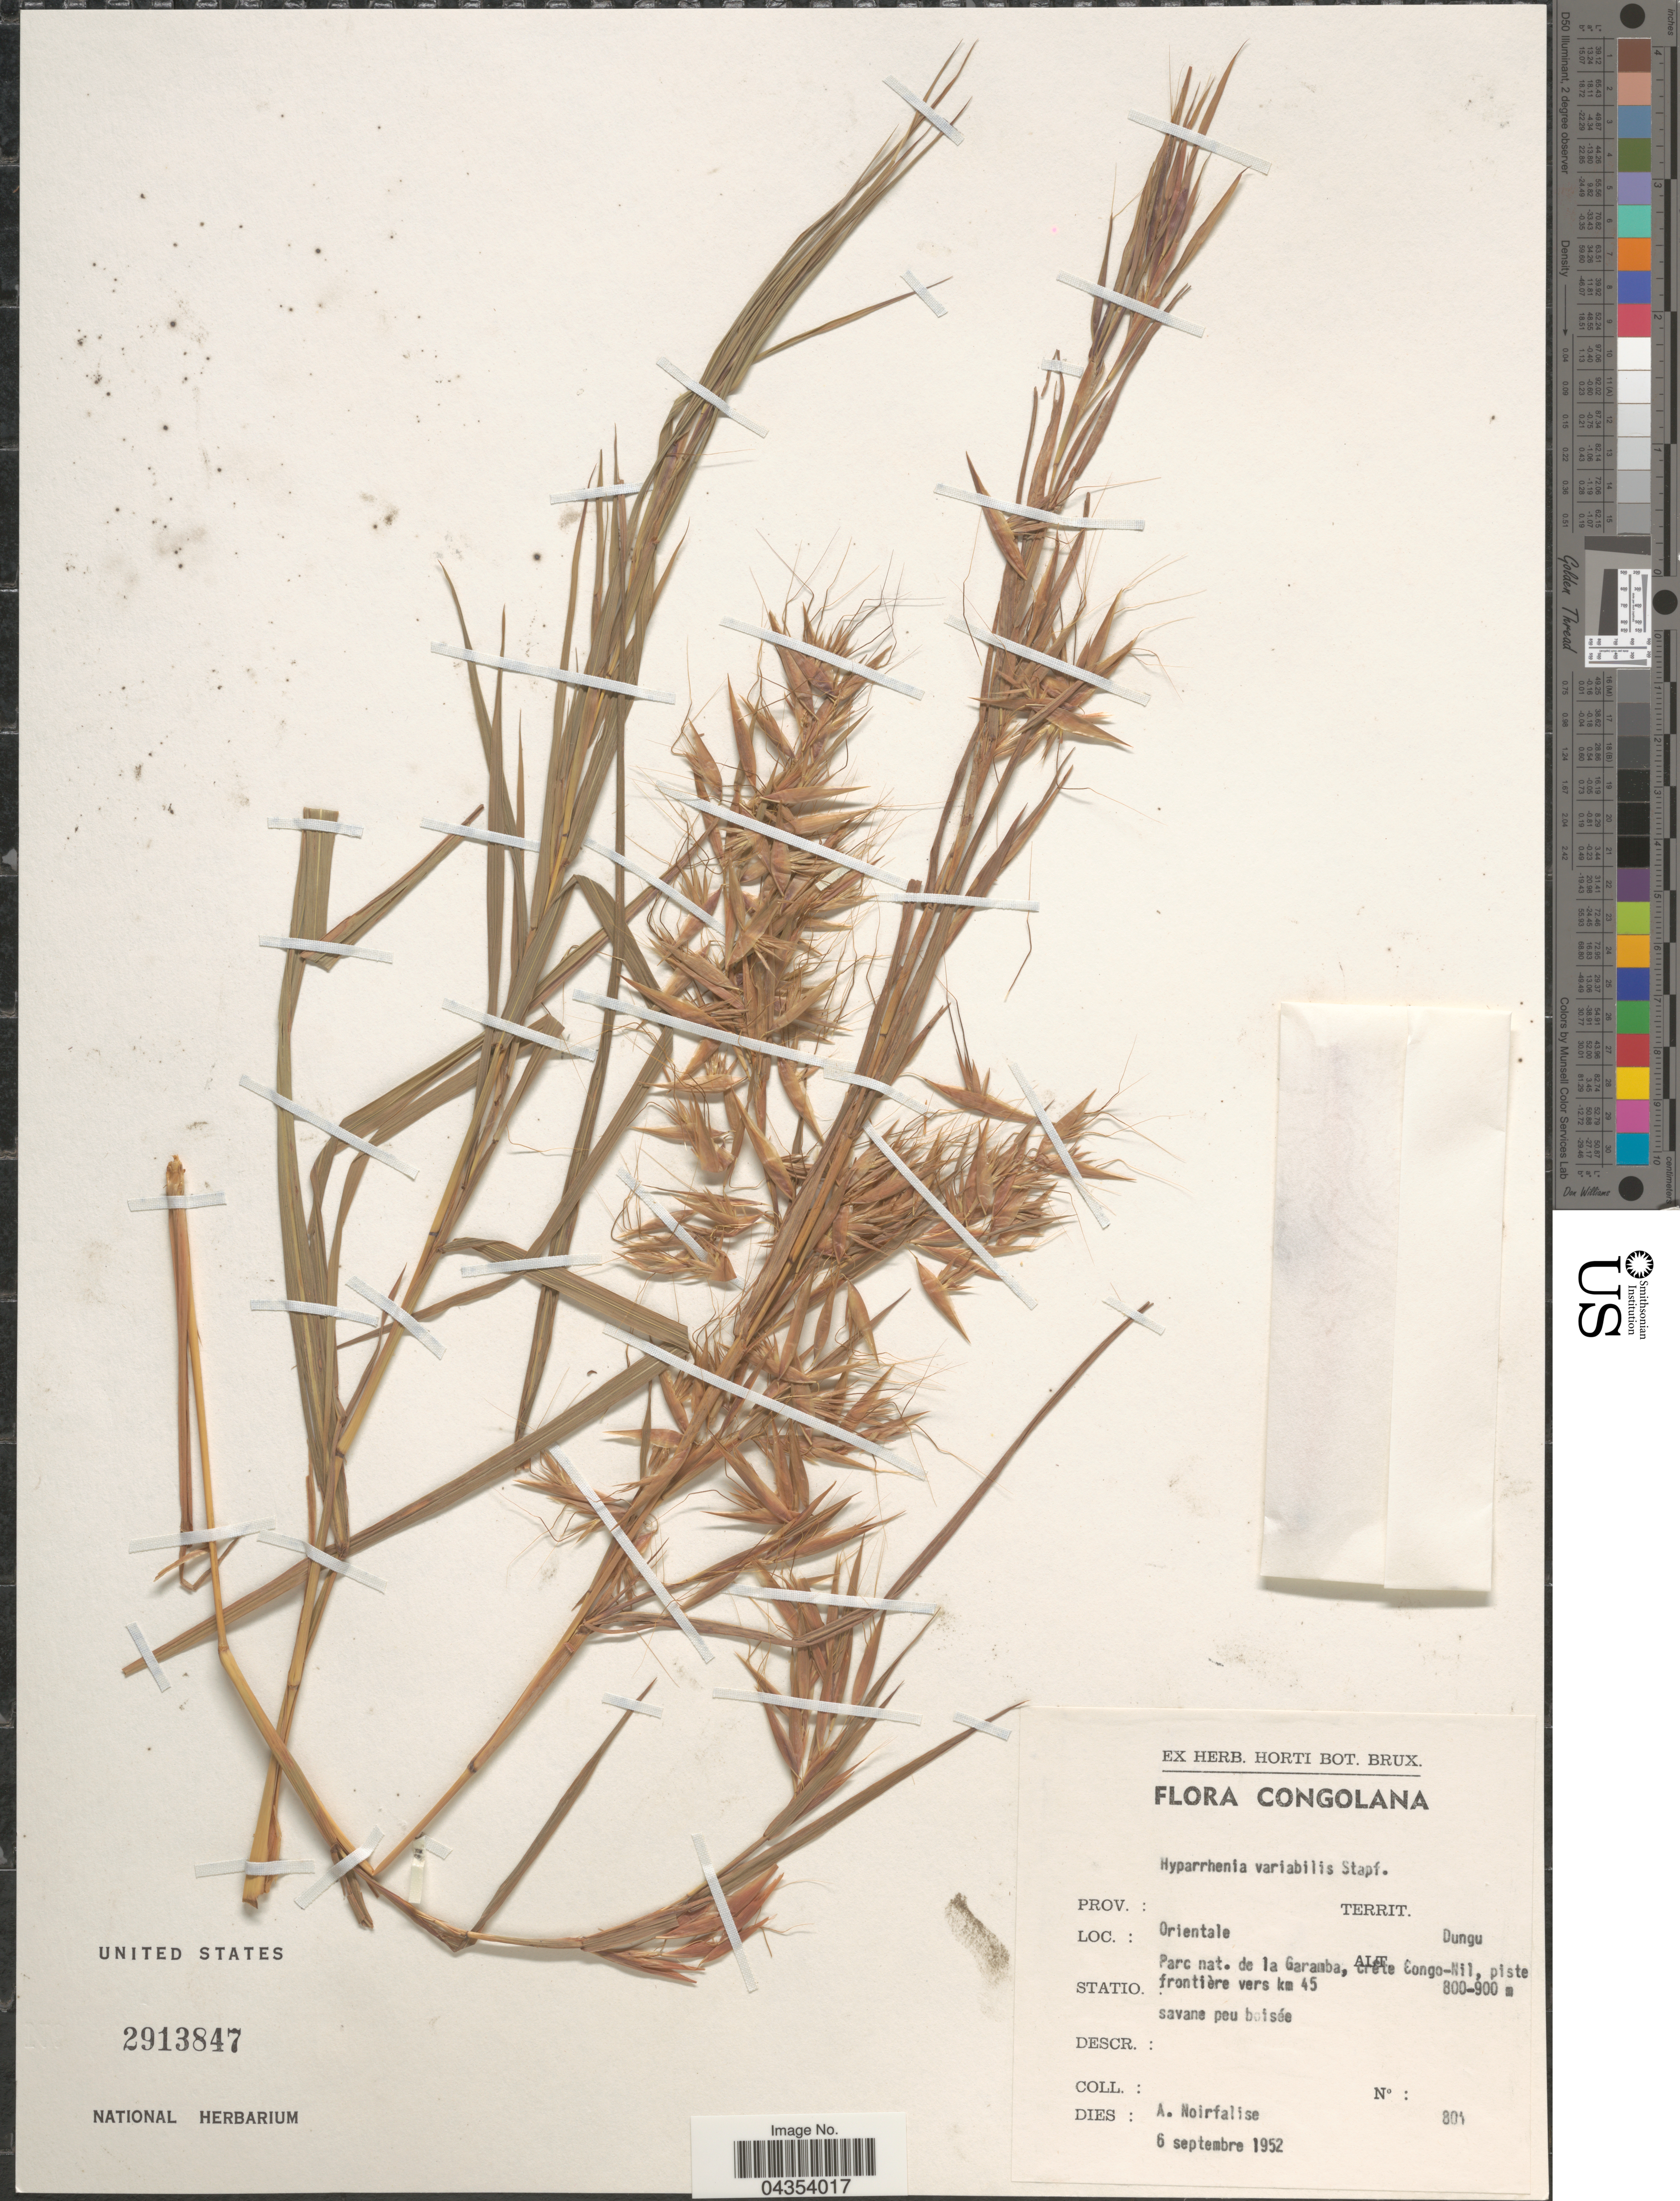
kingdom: Plantae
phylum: Tracheophyta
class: Liliopsida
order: Poales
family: Poaceae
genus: Hyparrhenia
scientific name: Hyparrhenia variabilis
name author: Stapf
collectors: A. Noirfalise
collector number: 801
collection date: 1952-09-06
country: Congo, Democratic Republic of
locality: Territ. Dungu. Parc nat. de la Garamba, crête Congo-Nil, piste frontière vers km 45. Statio. Savane peu boisée.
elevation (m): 800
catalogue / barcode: US 2913847